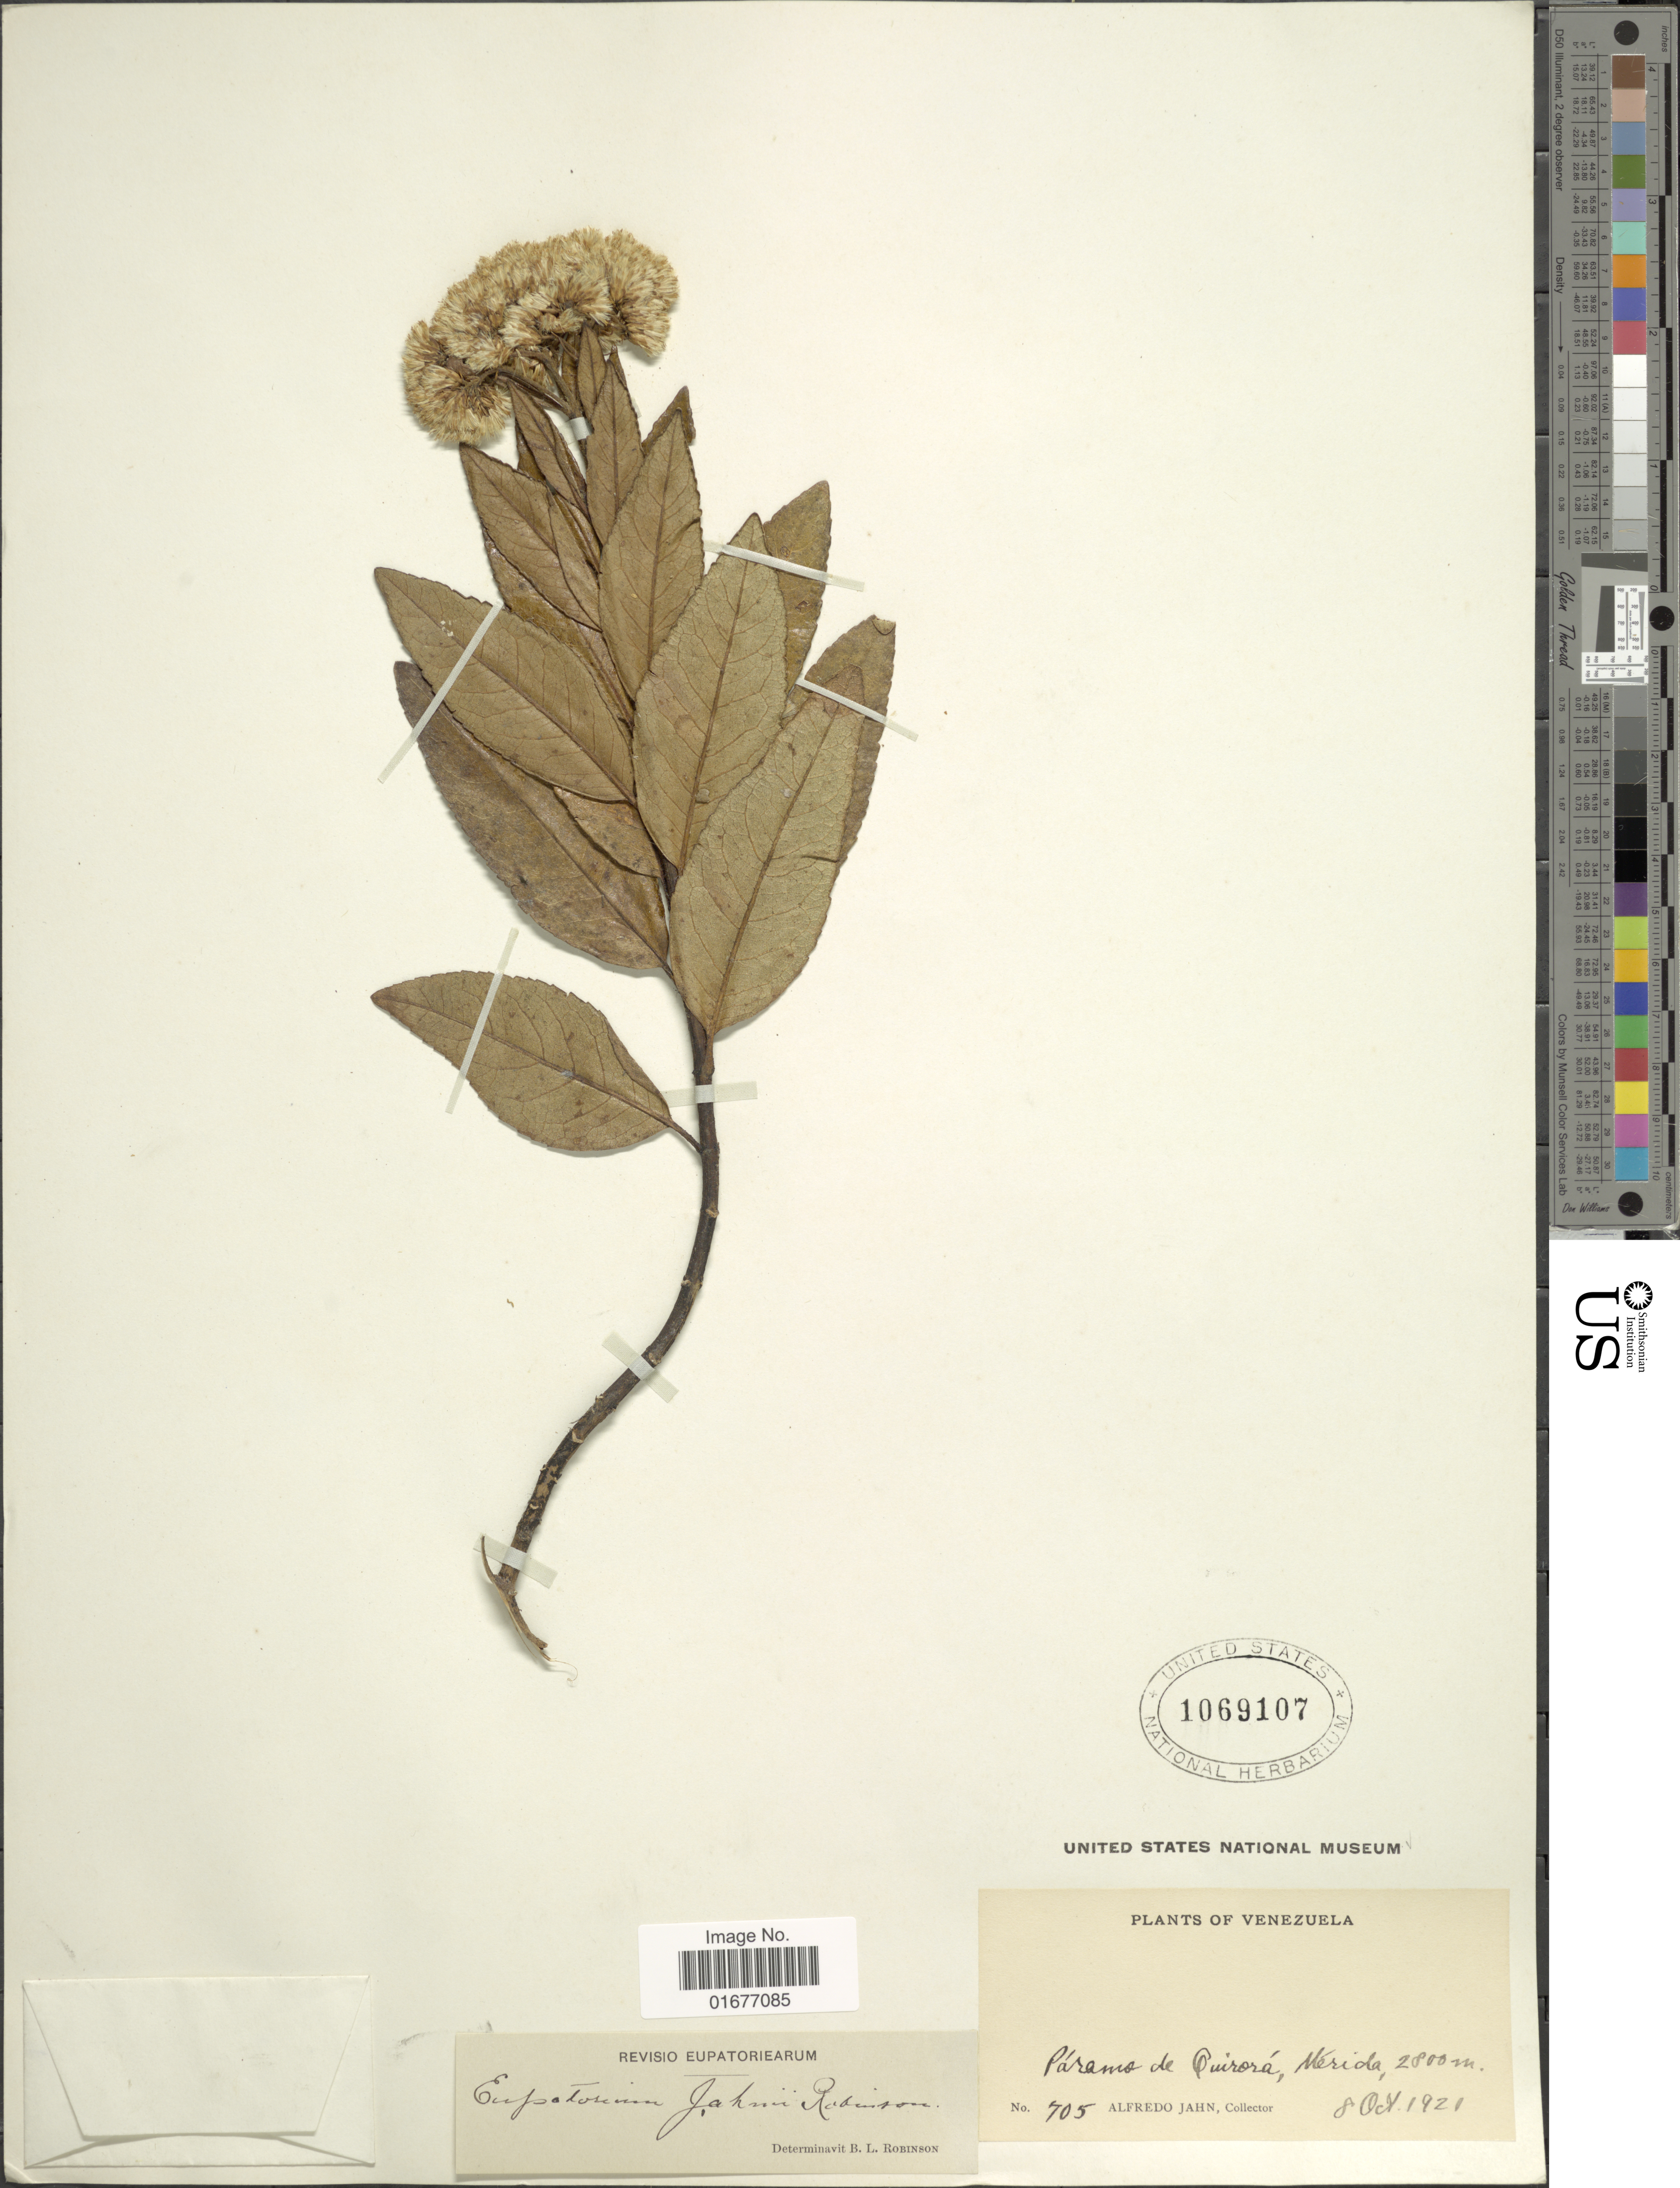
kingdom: Plantae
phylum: Tracheophyta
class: Magnoliopsida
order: Asterales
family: Asteraceae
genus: Ageratina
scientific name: Ageratina jahnii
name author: (B.L. Rob.) R.M. King & H. Rob.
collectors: A. Jahn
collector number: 705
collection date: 1921-10-08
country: Venezuela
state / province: Mérida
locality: Paramo de Quirora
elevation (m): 2800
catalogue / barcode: US 1069107